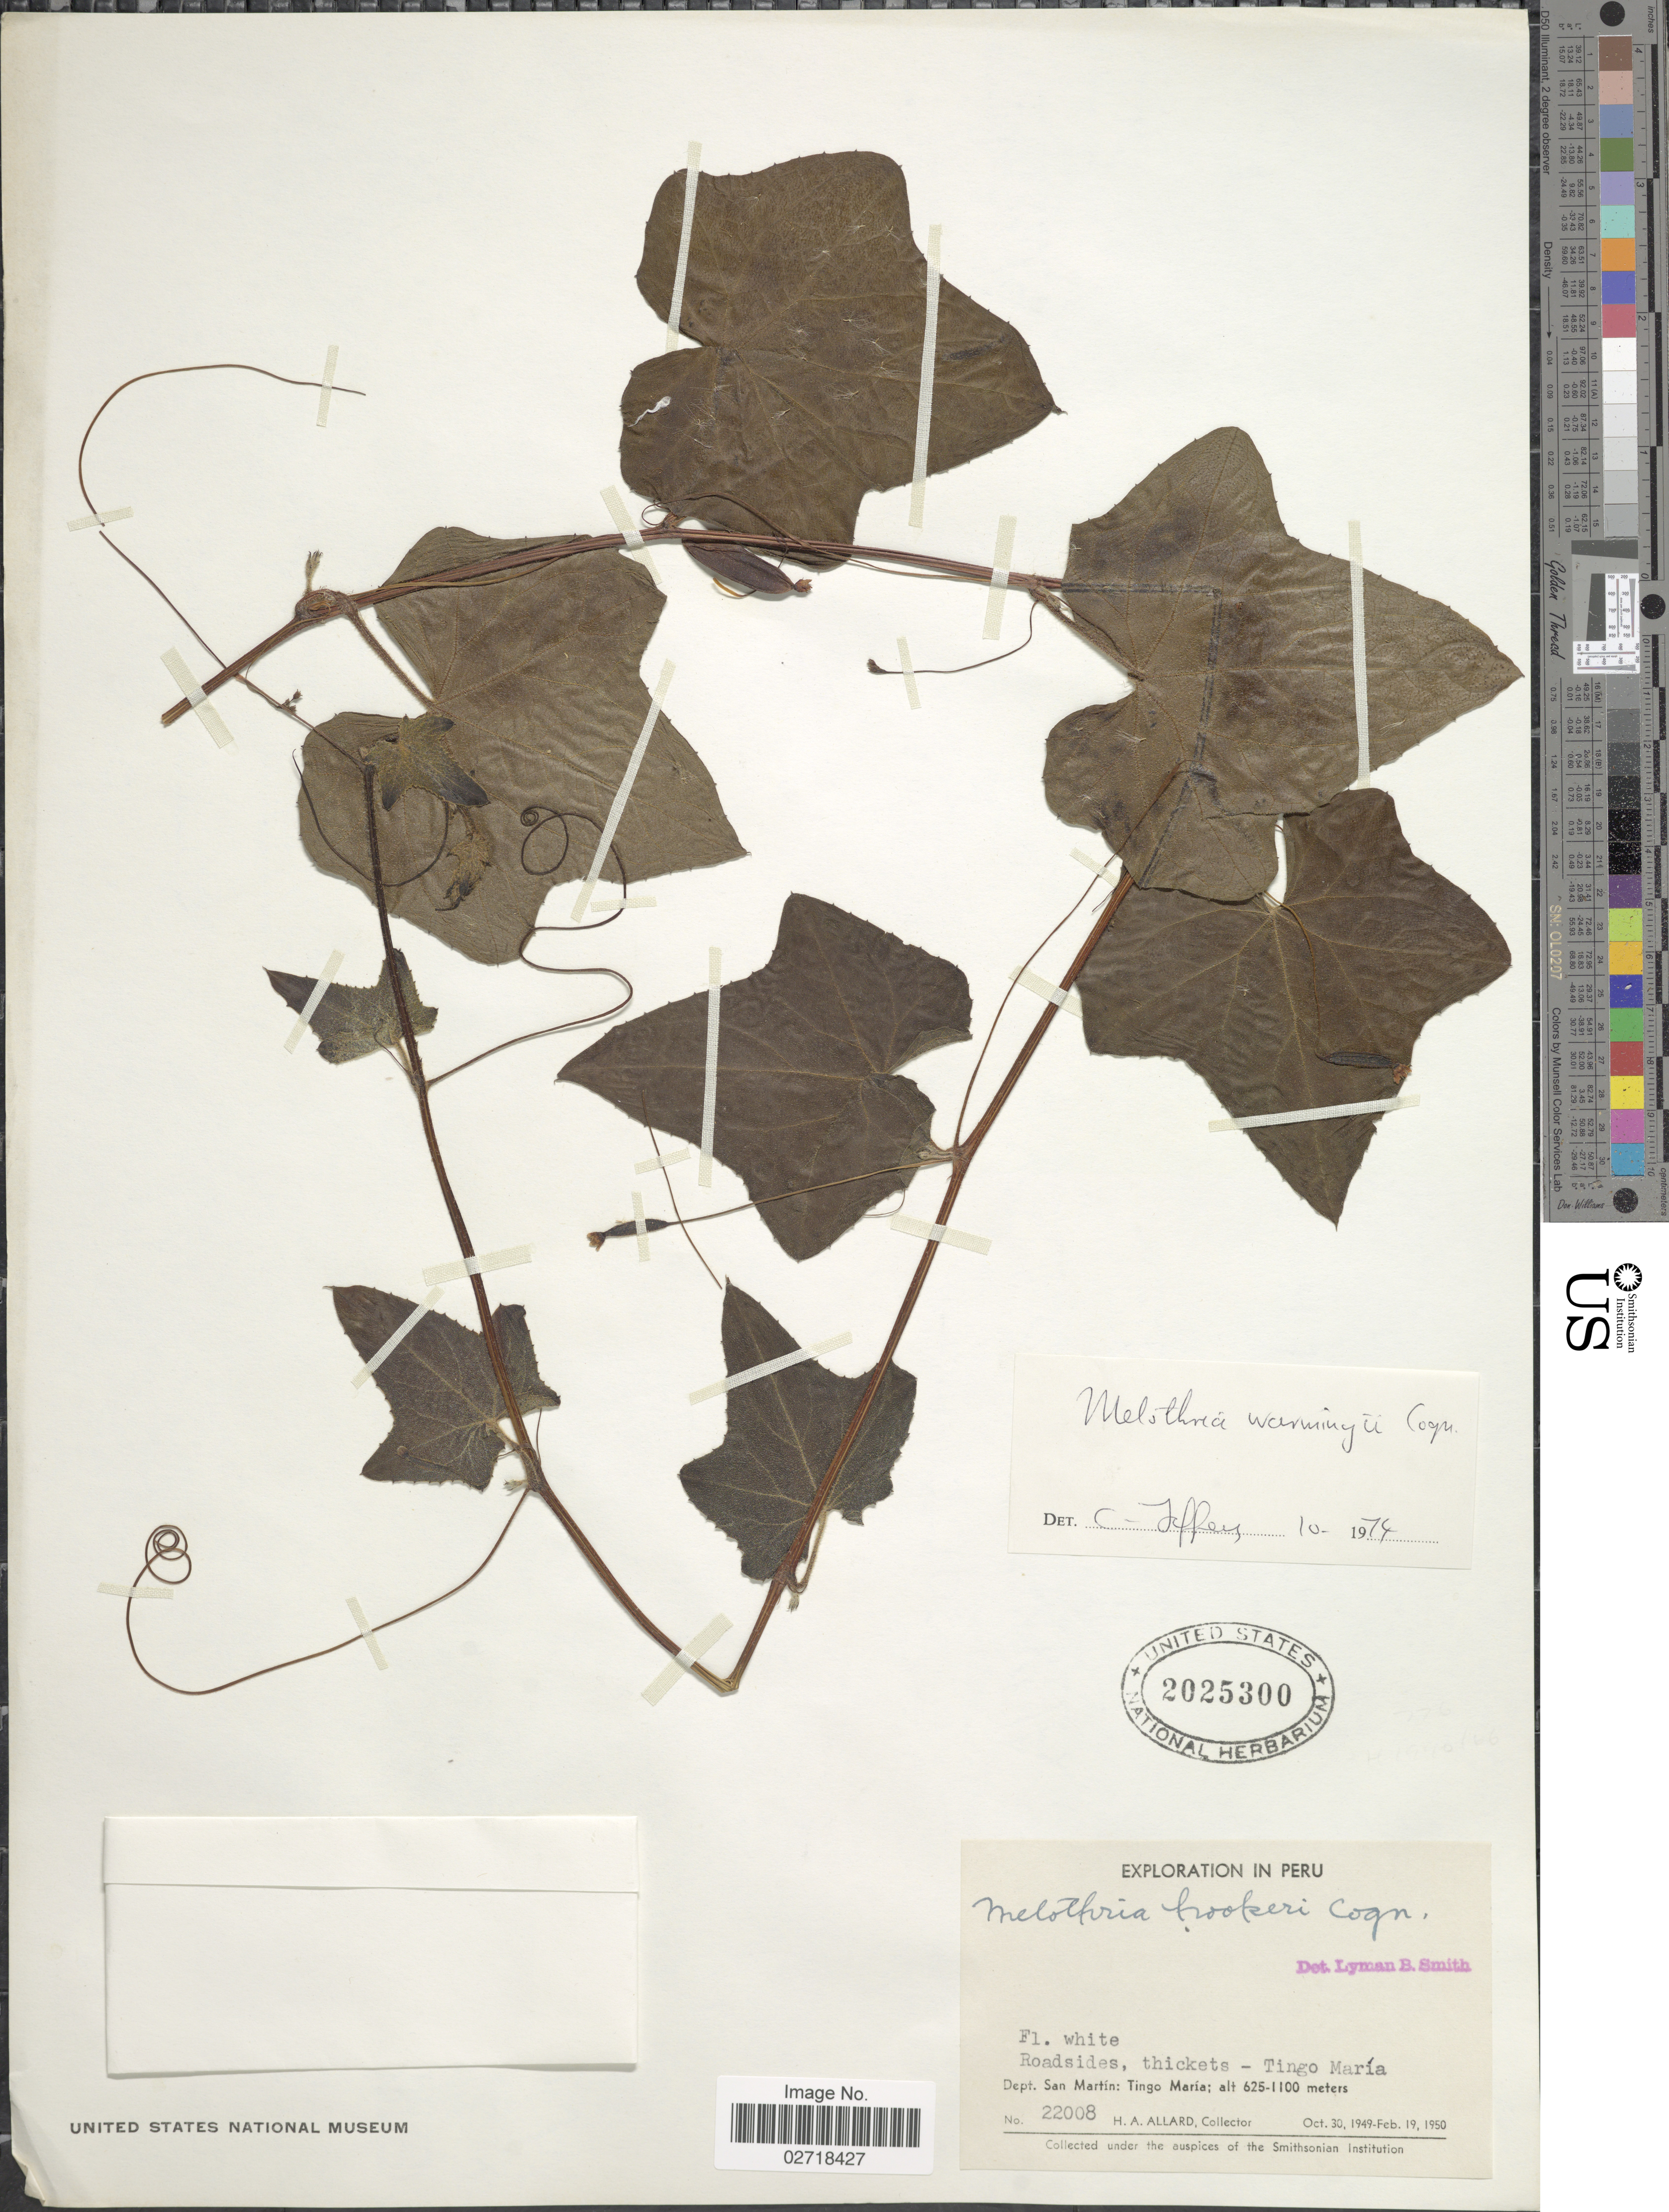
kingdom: Plantae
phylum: Tracheophyta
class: Magnoliopsida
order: Cucurbitales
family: Cucurbitaceae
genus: Melothria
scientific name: Melothria warmingii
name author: Cogn.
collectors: H. A. Allard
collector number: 22008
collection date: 1949-10-30/1950-02-19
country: Peru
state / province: San Martín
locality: Tingo Maria, Tingo Maria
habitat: roadside, thickets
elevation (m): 625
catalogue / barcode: US 2025300